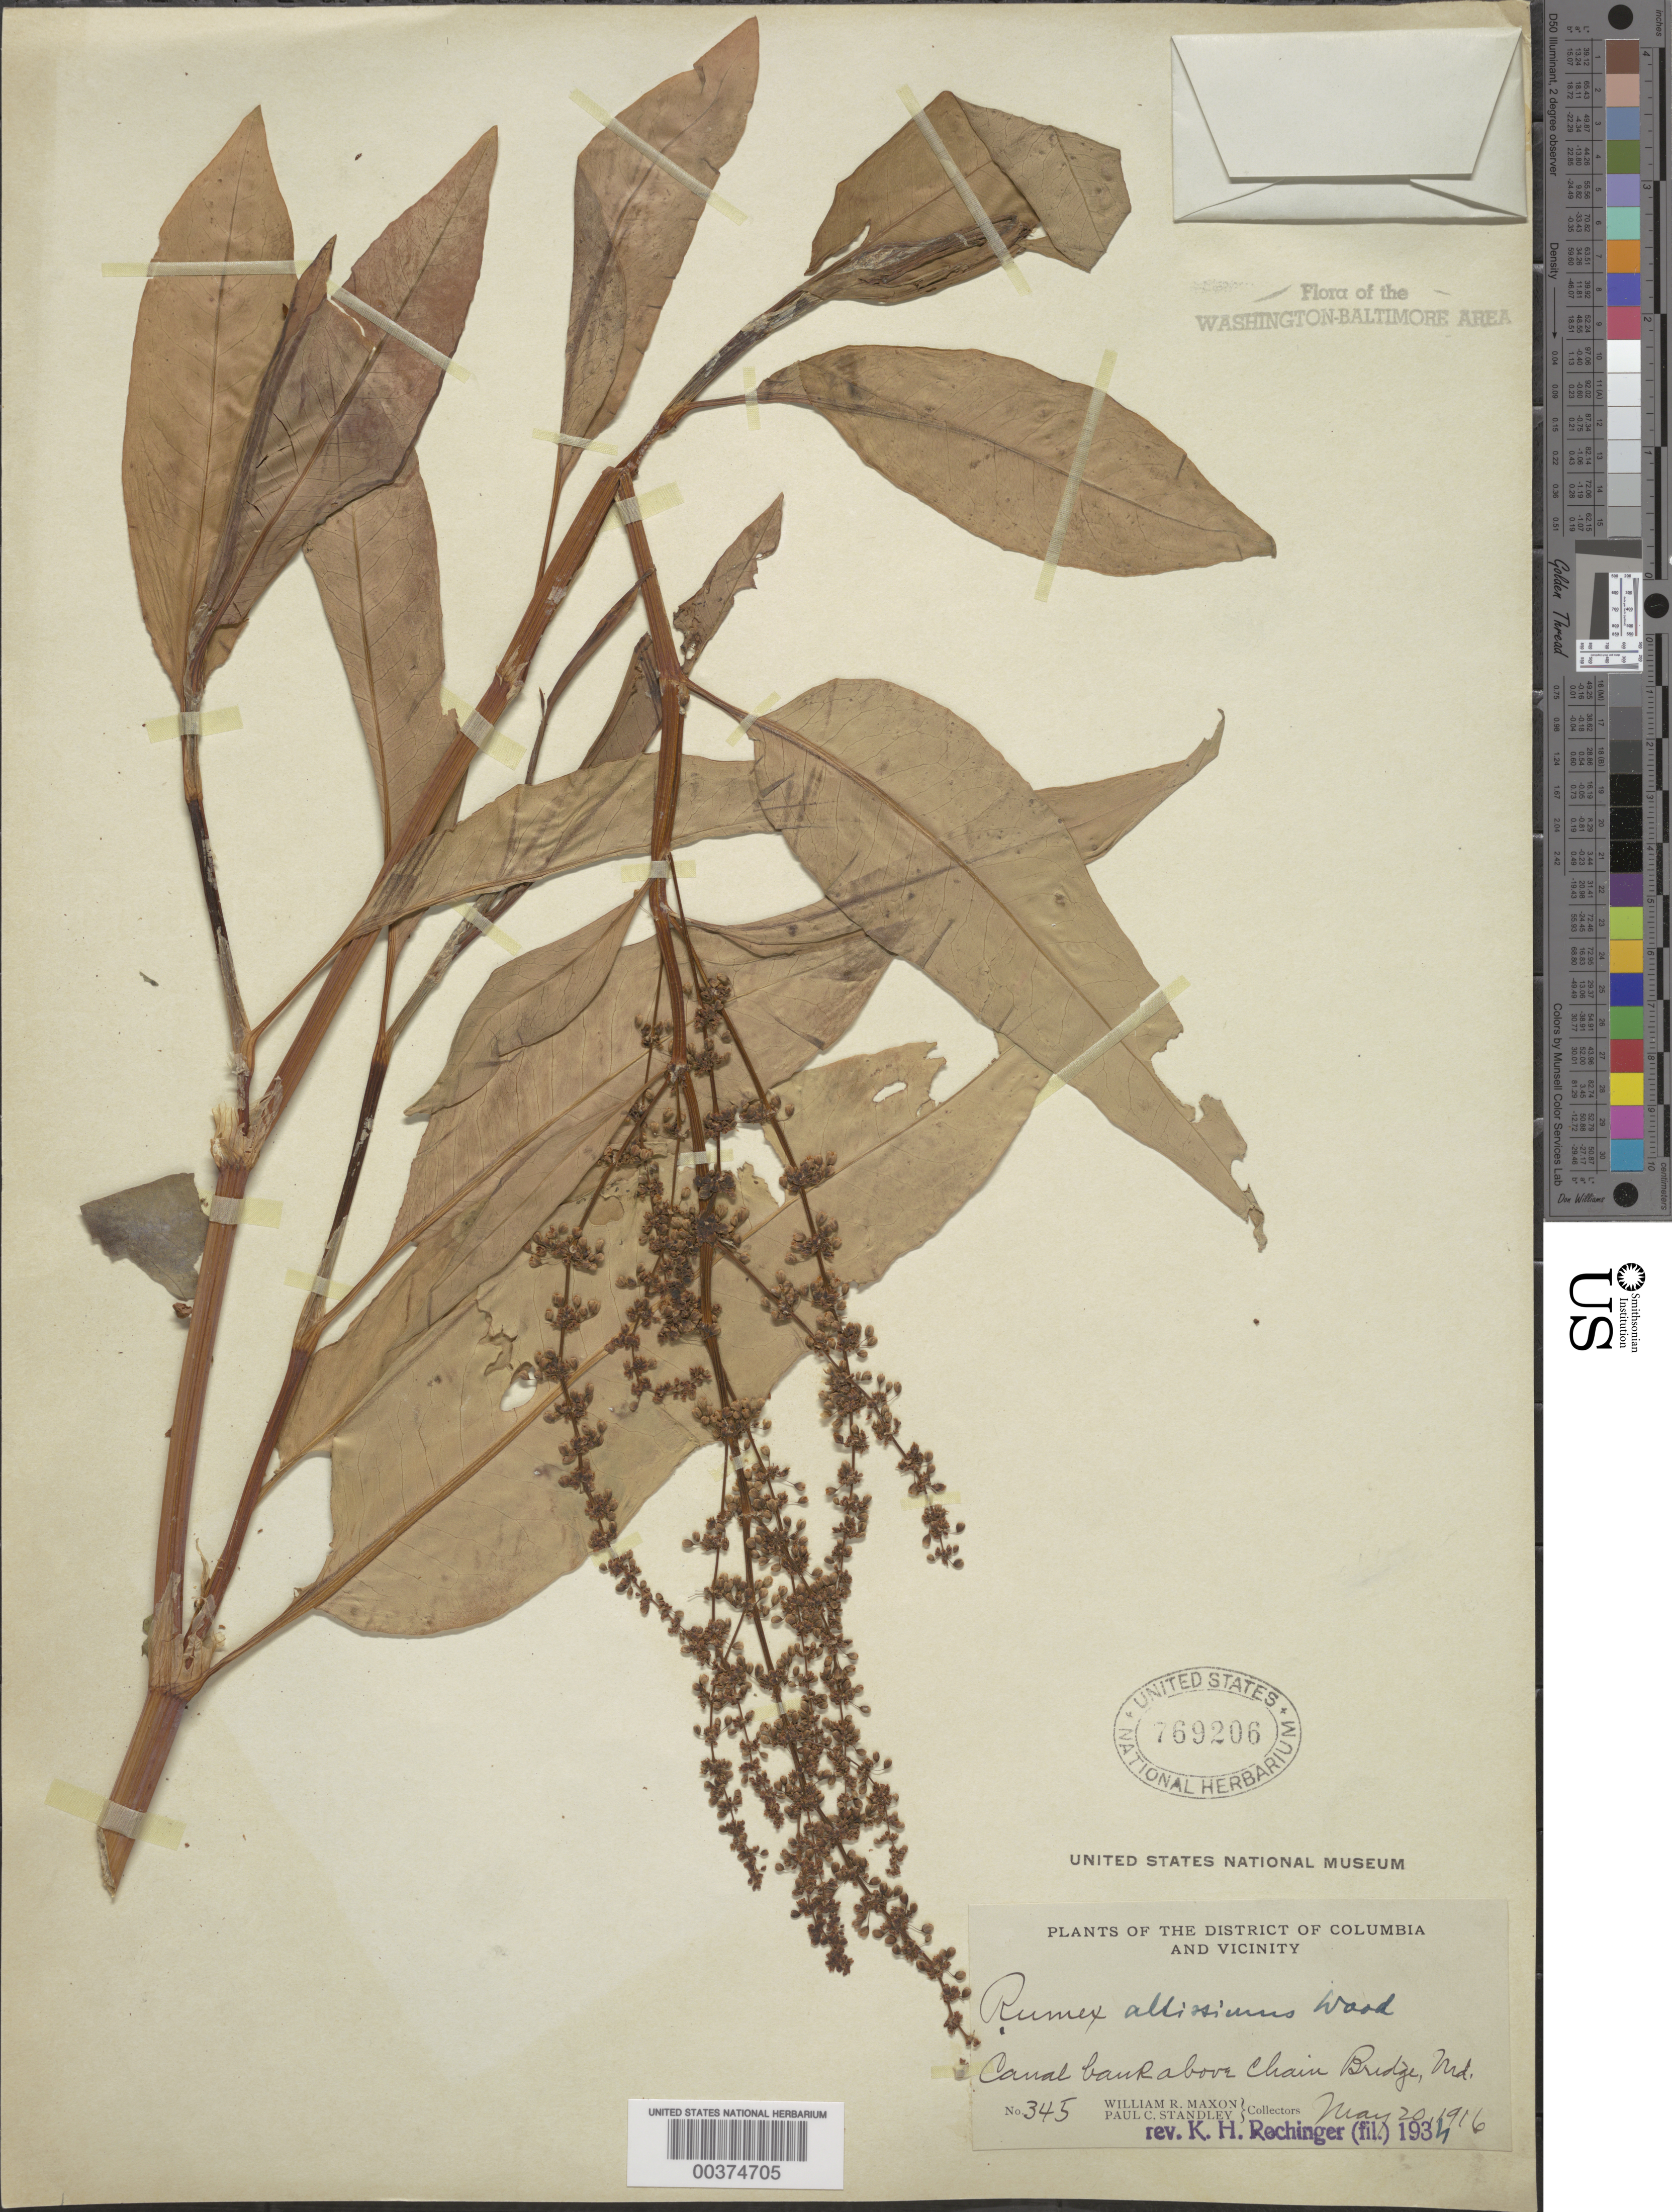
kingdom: Plantae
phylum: Tracheophyta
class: Magnoliopsida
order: Caryophyllales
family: Polygonaceae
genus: Rumex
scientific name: Rumex altissimus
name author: Alph. Wood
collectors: W. R. Maxon & P. C. Standley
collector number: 345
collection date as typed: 20 May 1916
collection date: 1916-05-20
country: United States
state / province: Maryland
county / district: Montgomery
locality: C. & O. Canal above Chain Bridge C. and O. Canal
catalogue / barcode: US 769206